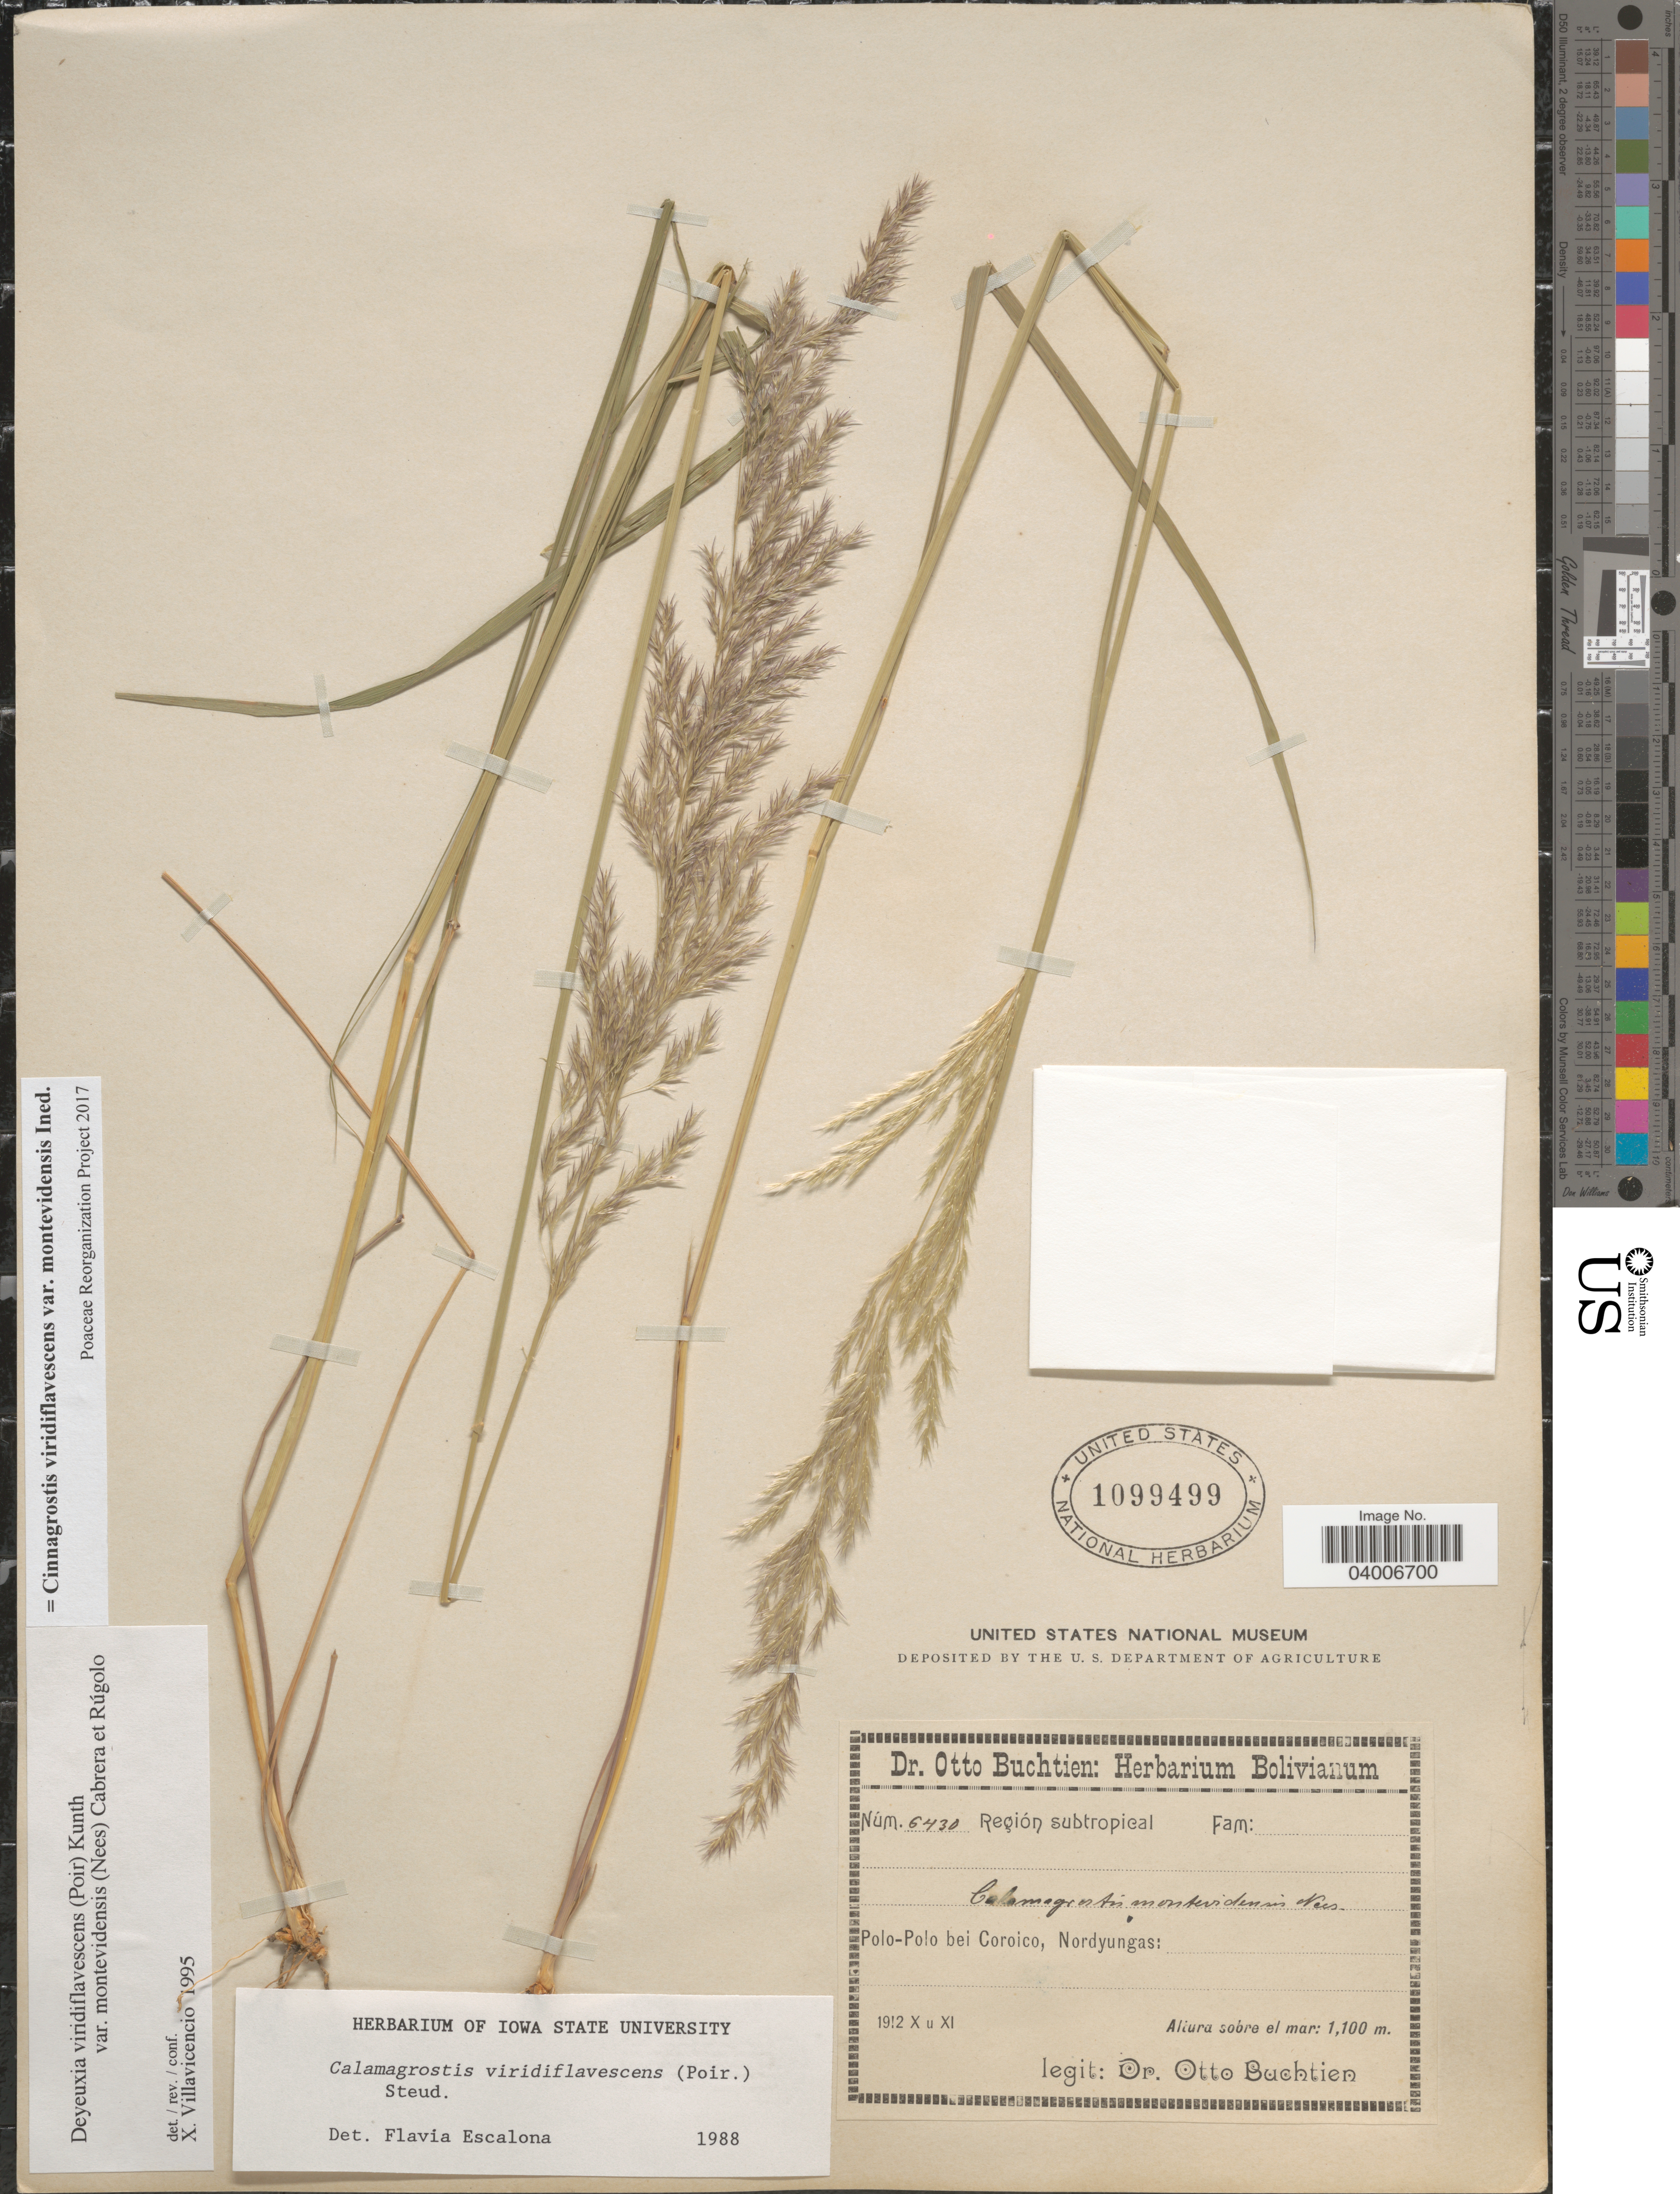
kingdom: Plantae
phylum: Tracheophyta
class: Liliopsida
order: Poales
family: Poaceae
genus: Cinnagrostis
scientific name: Cinnagrostis viridiflavescens var. montevidensis ined.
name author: (Nees) P.M. Peterson et al.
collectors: O. Buchtien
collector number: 6430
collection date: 1912-10/1912-11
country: Bolivia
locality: Polo-Polo bei Coroico, Nordyungas.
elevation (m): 1100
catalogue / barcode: US 1099499